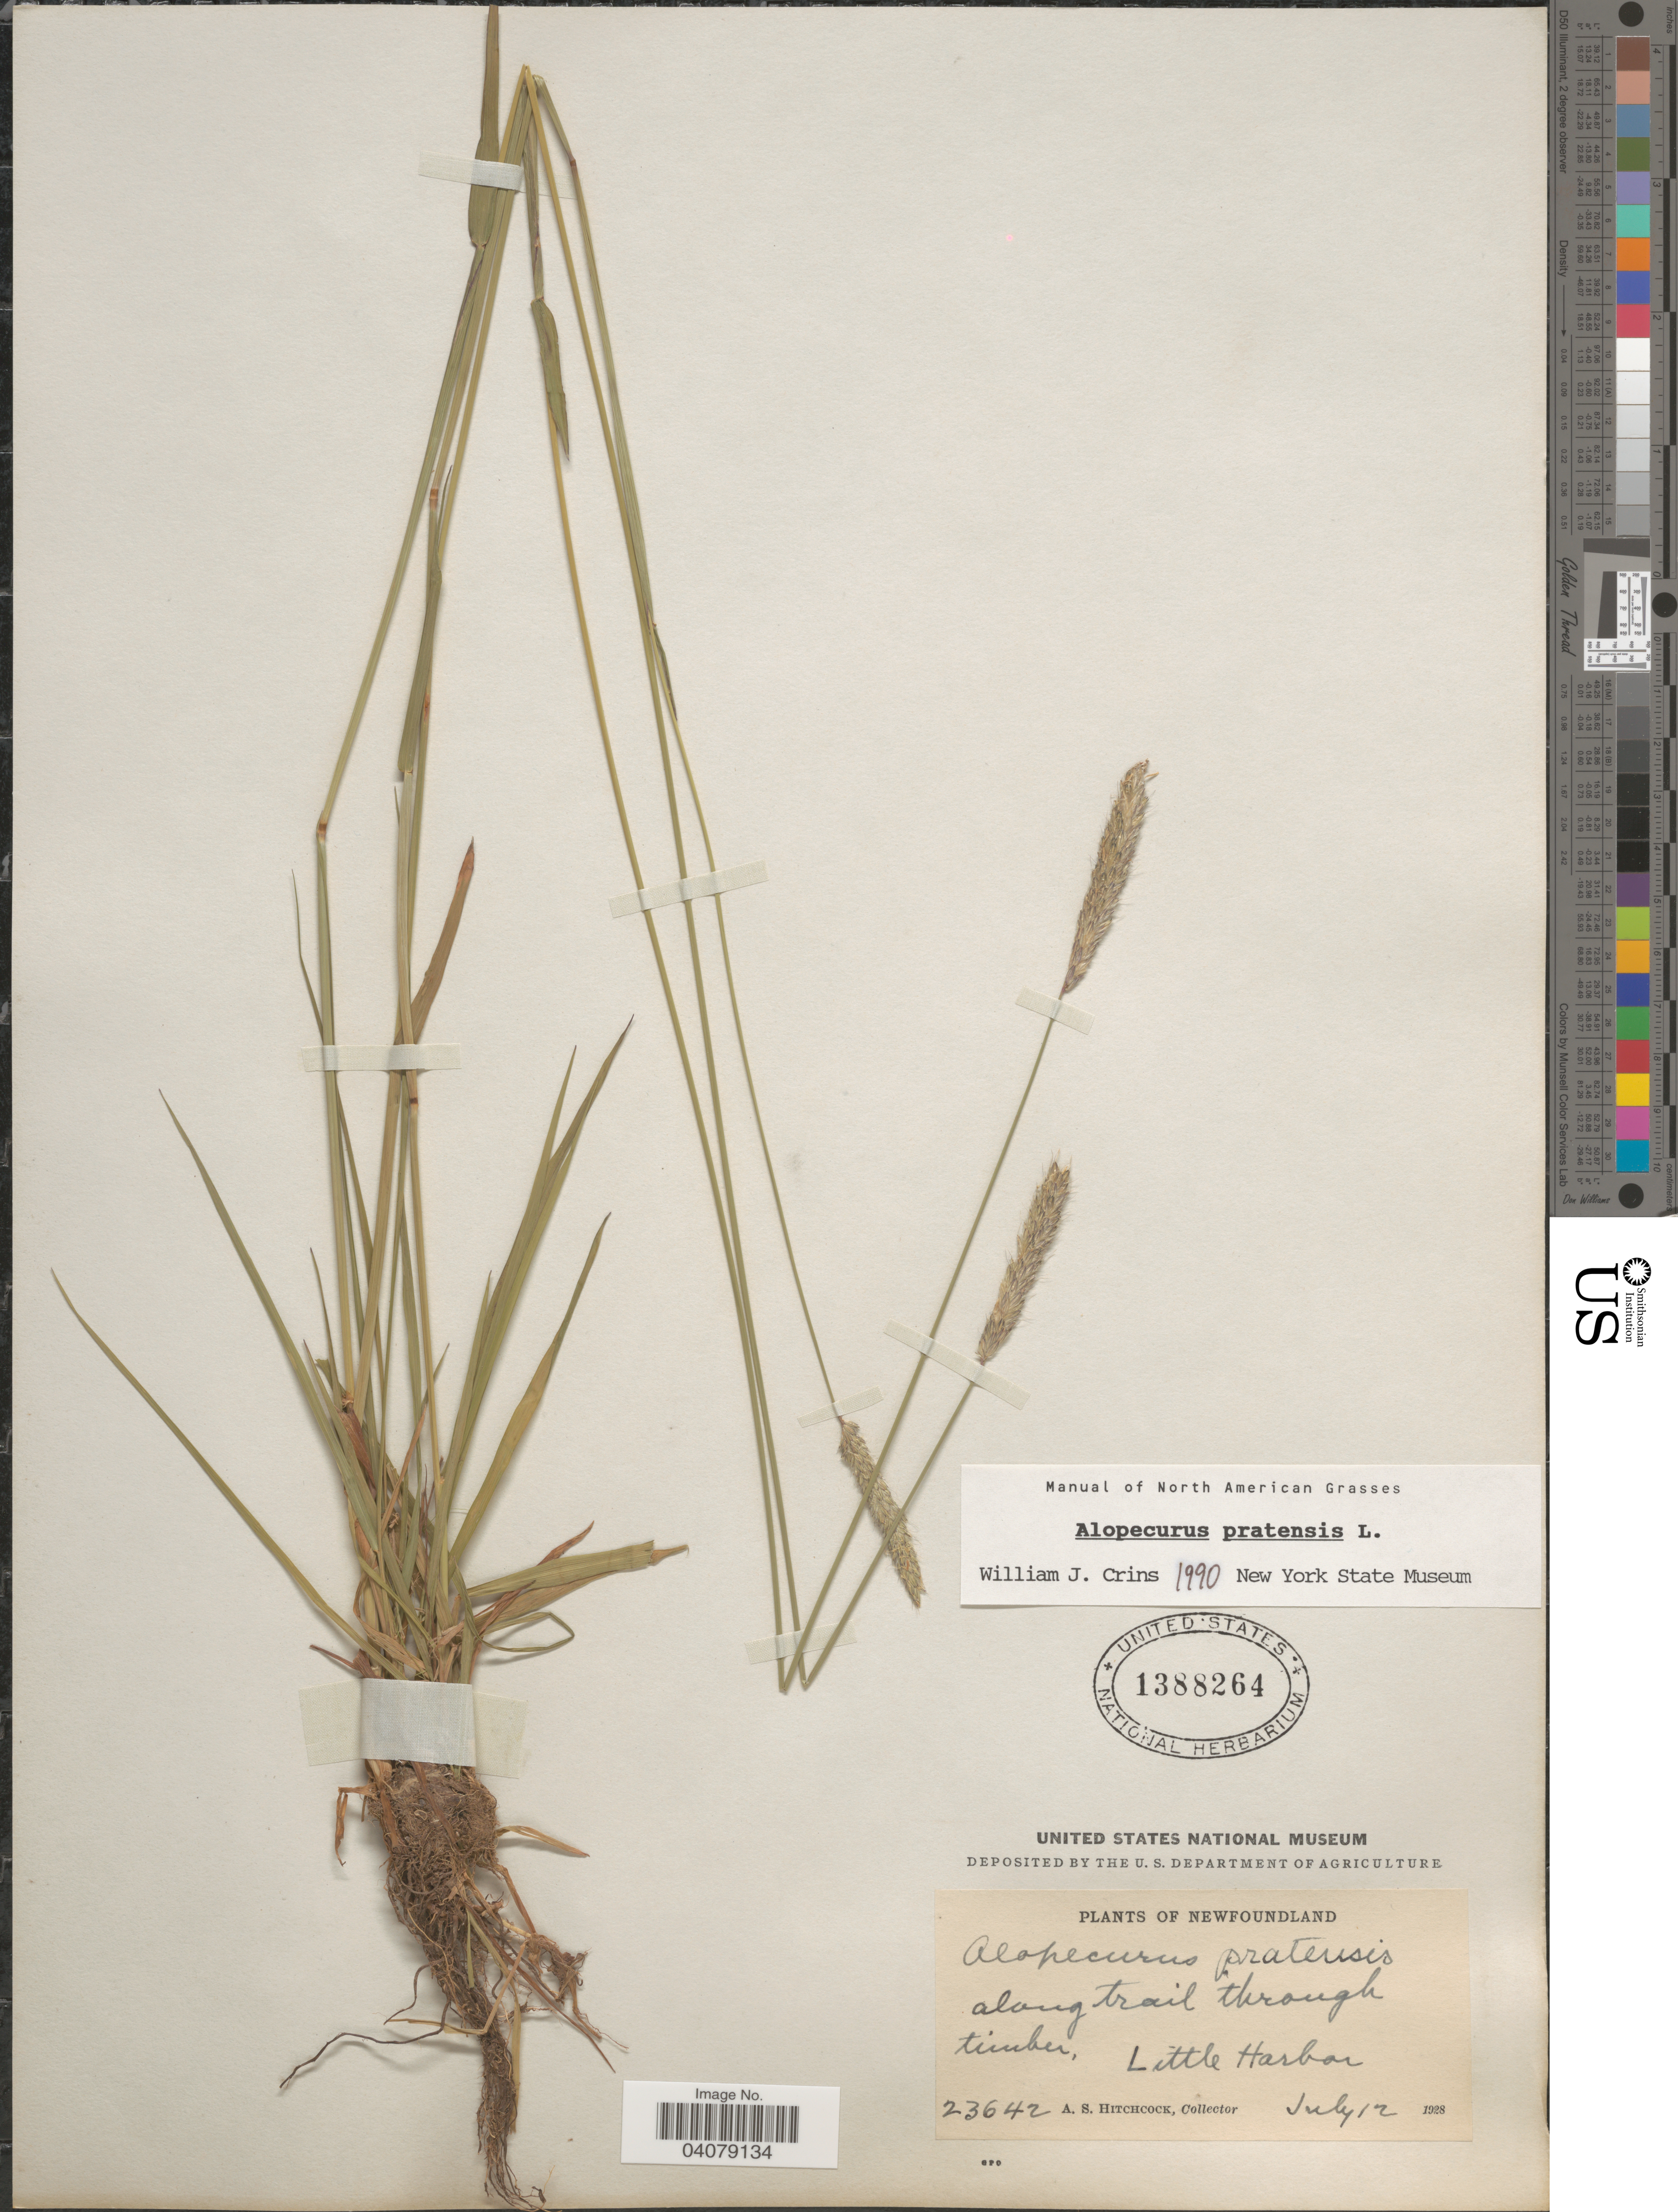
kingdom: Plantae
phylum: Tracheophyta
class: Liliopsida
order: Poales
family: Poaceae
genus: Alopecurus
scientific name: Alopecurus pratensis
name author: L.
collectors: A. S. Hitchcock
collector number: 23642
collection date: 1928-07-12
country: Canada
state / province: Newfoundland and Labrador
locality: Along trail through timber, Little Harbor.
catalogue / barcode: US 1388264